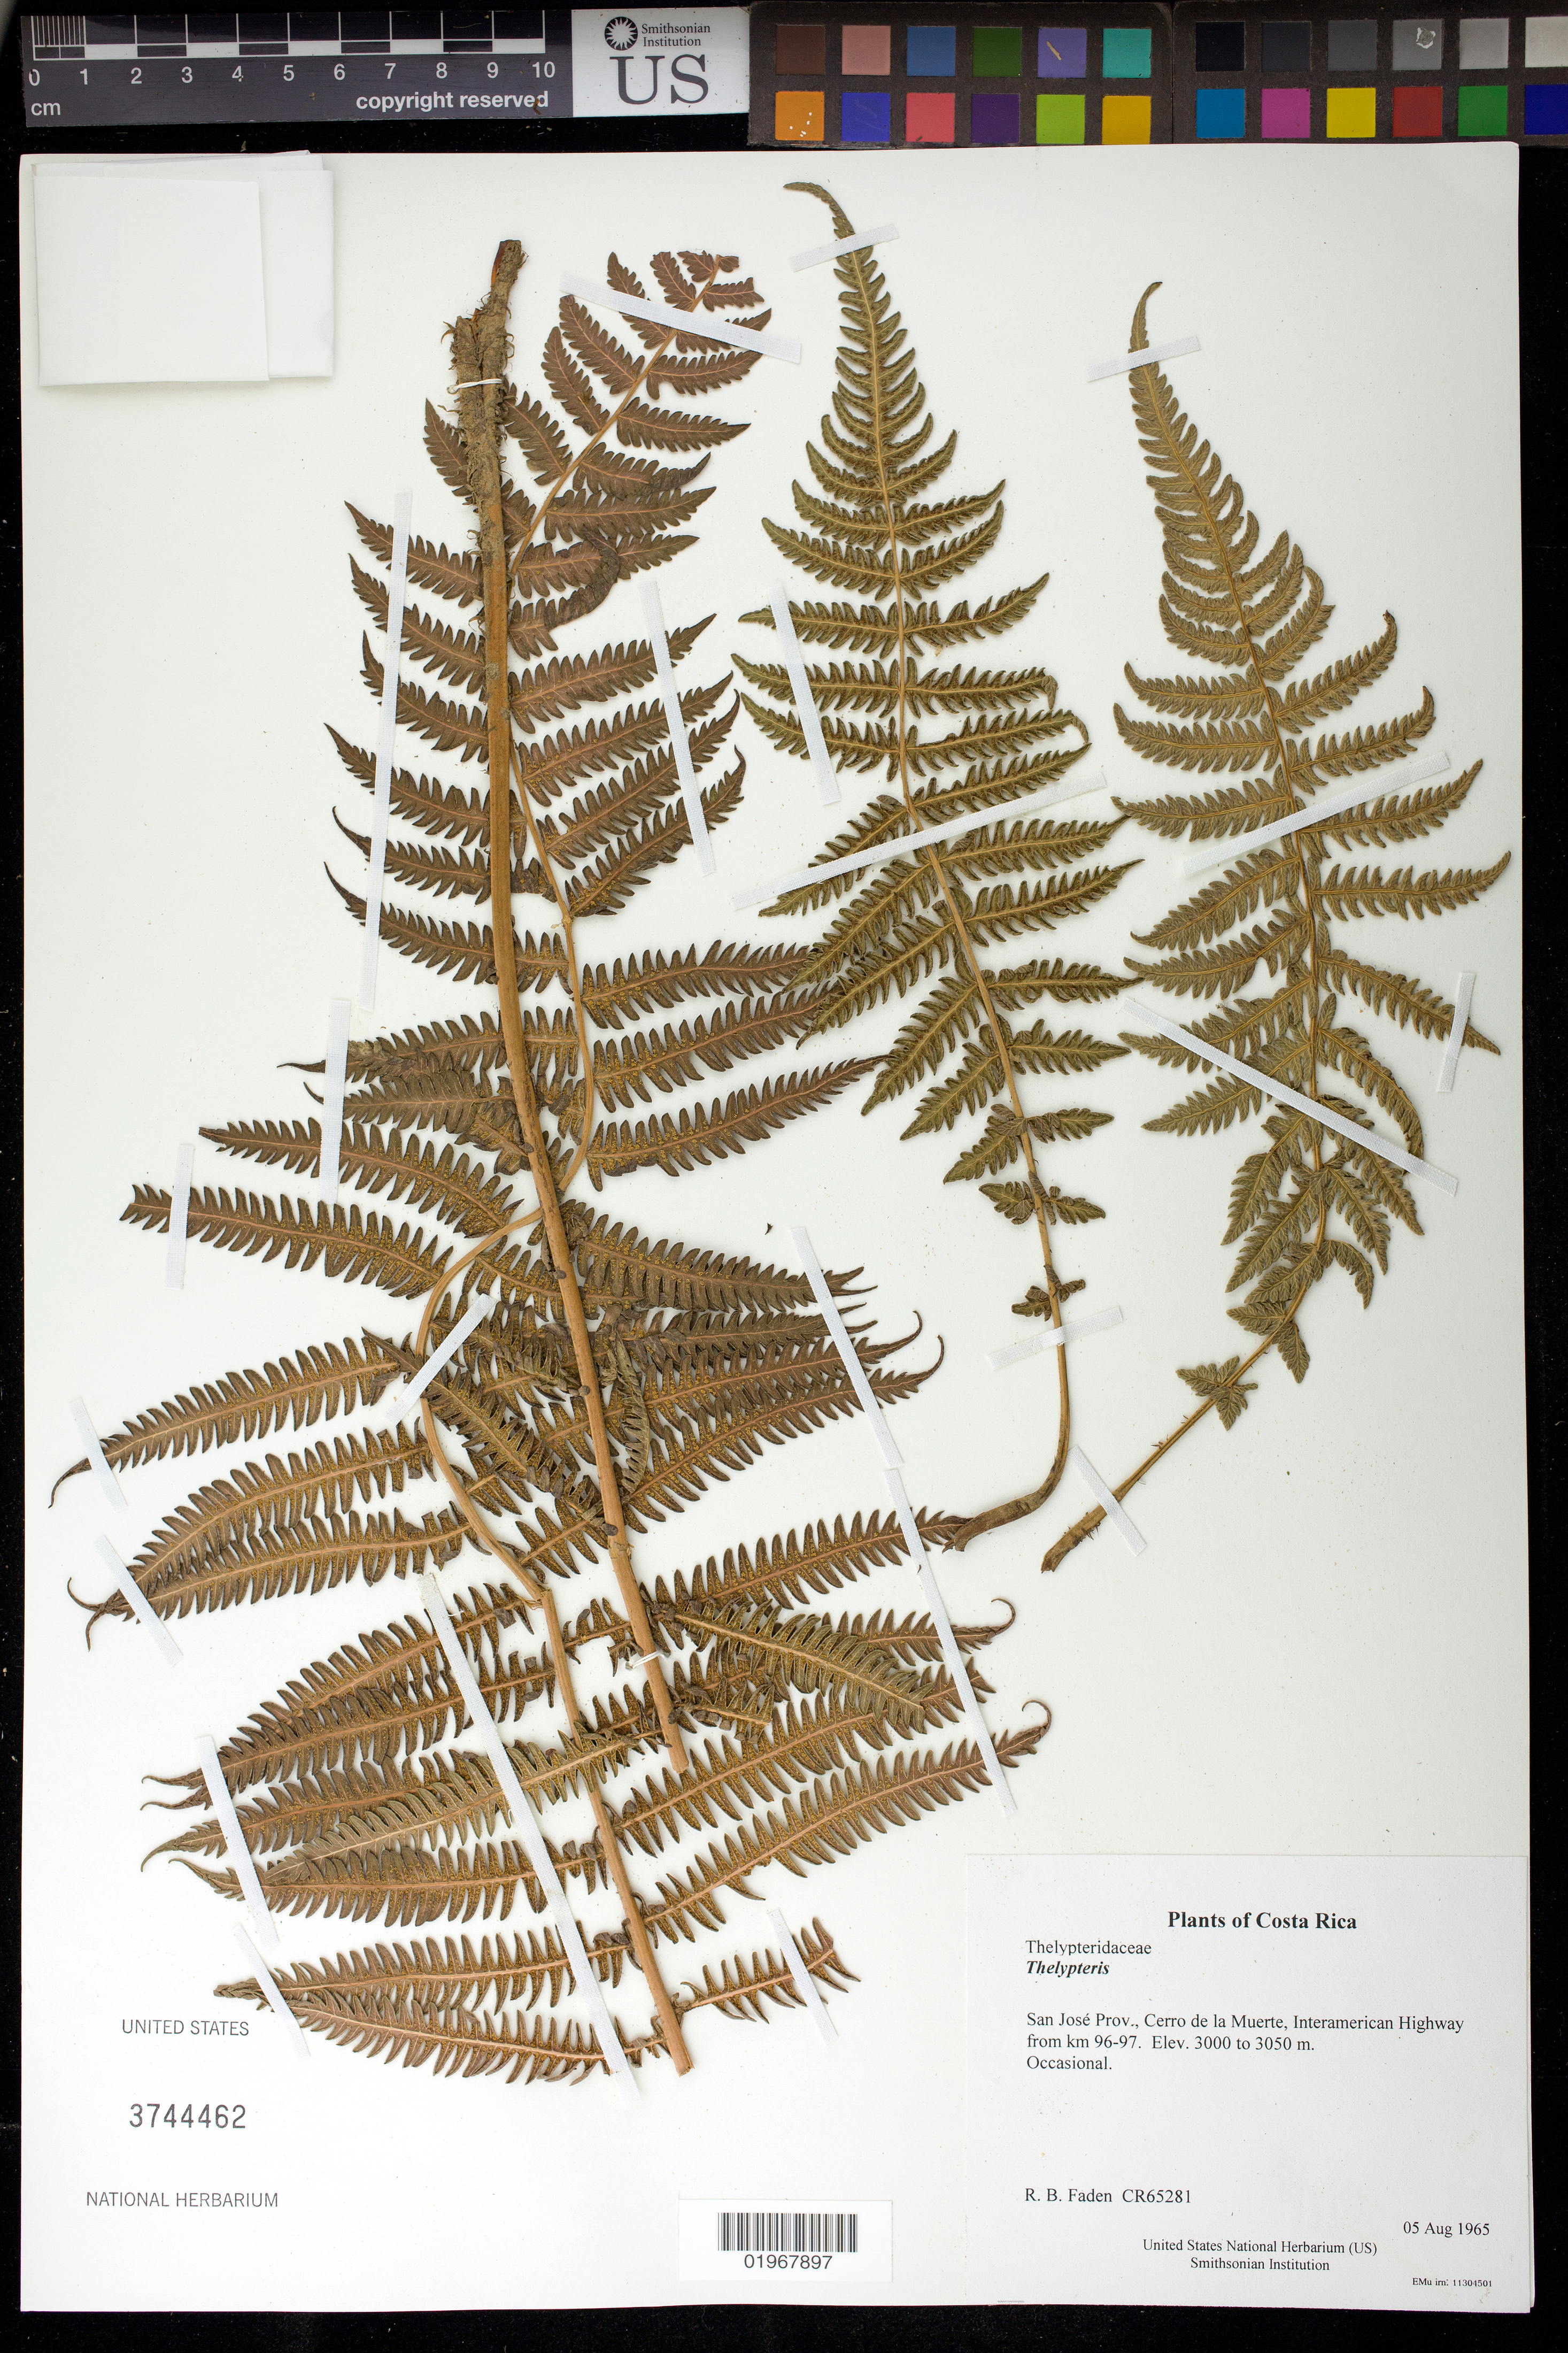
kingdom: Plantae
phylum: Tracheophyta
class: Polypodiopsida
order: Polypodiales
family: Thelypteridaceae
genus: Thelypteris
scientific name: Thelypteris sp.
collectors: R. B. Faden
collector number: CR65281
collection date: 1965-08-05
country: Costa Rica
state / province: San José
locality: Cerro de la Muerte, Interamerican Highway from km 96-97.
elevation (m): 3000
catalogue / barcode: US 3744462